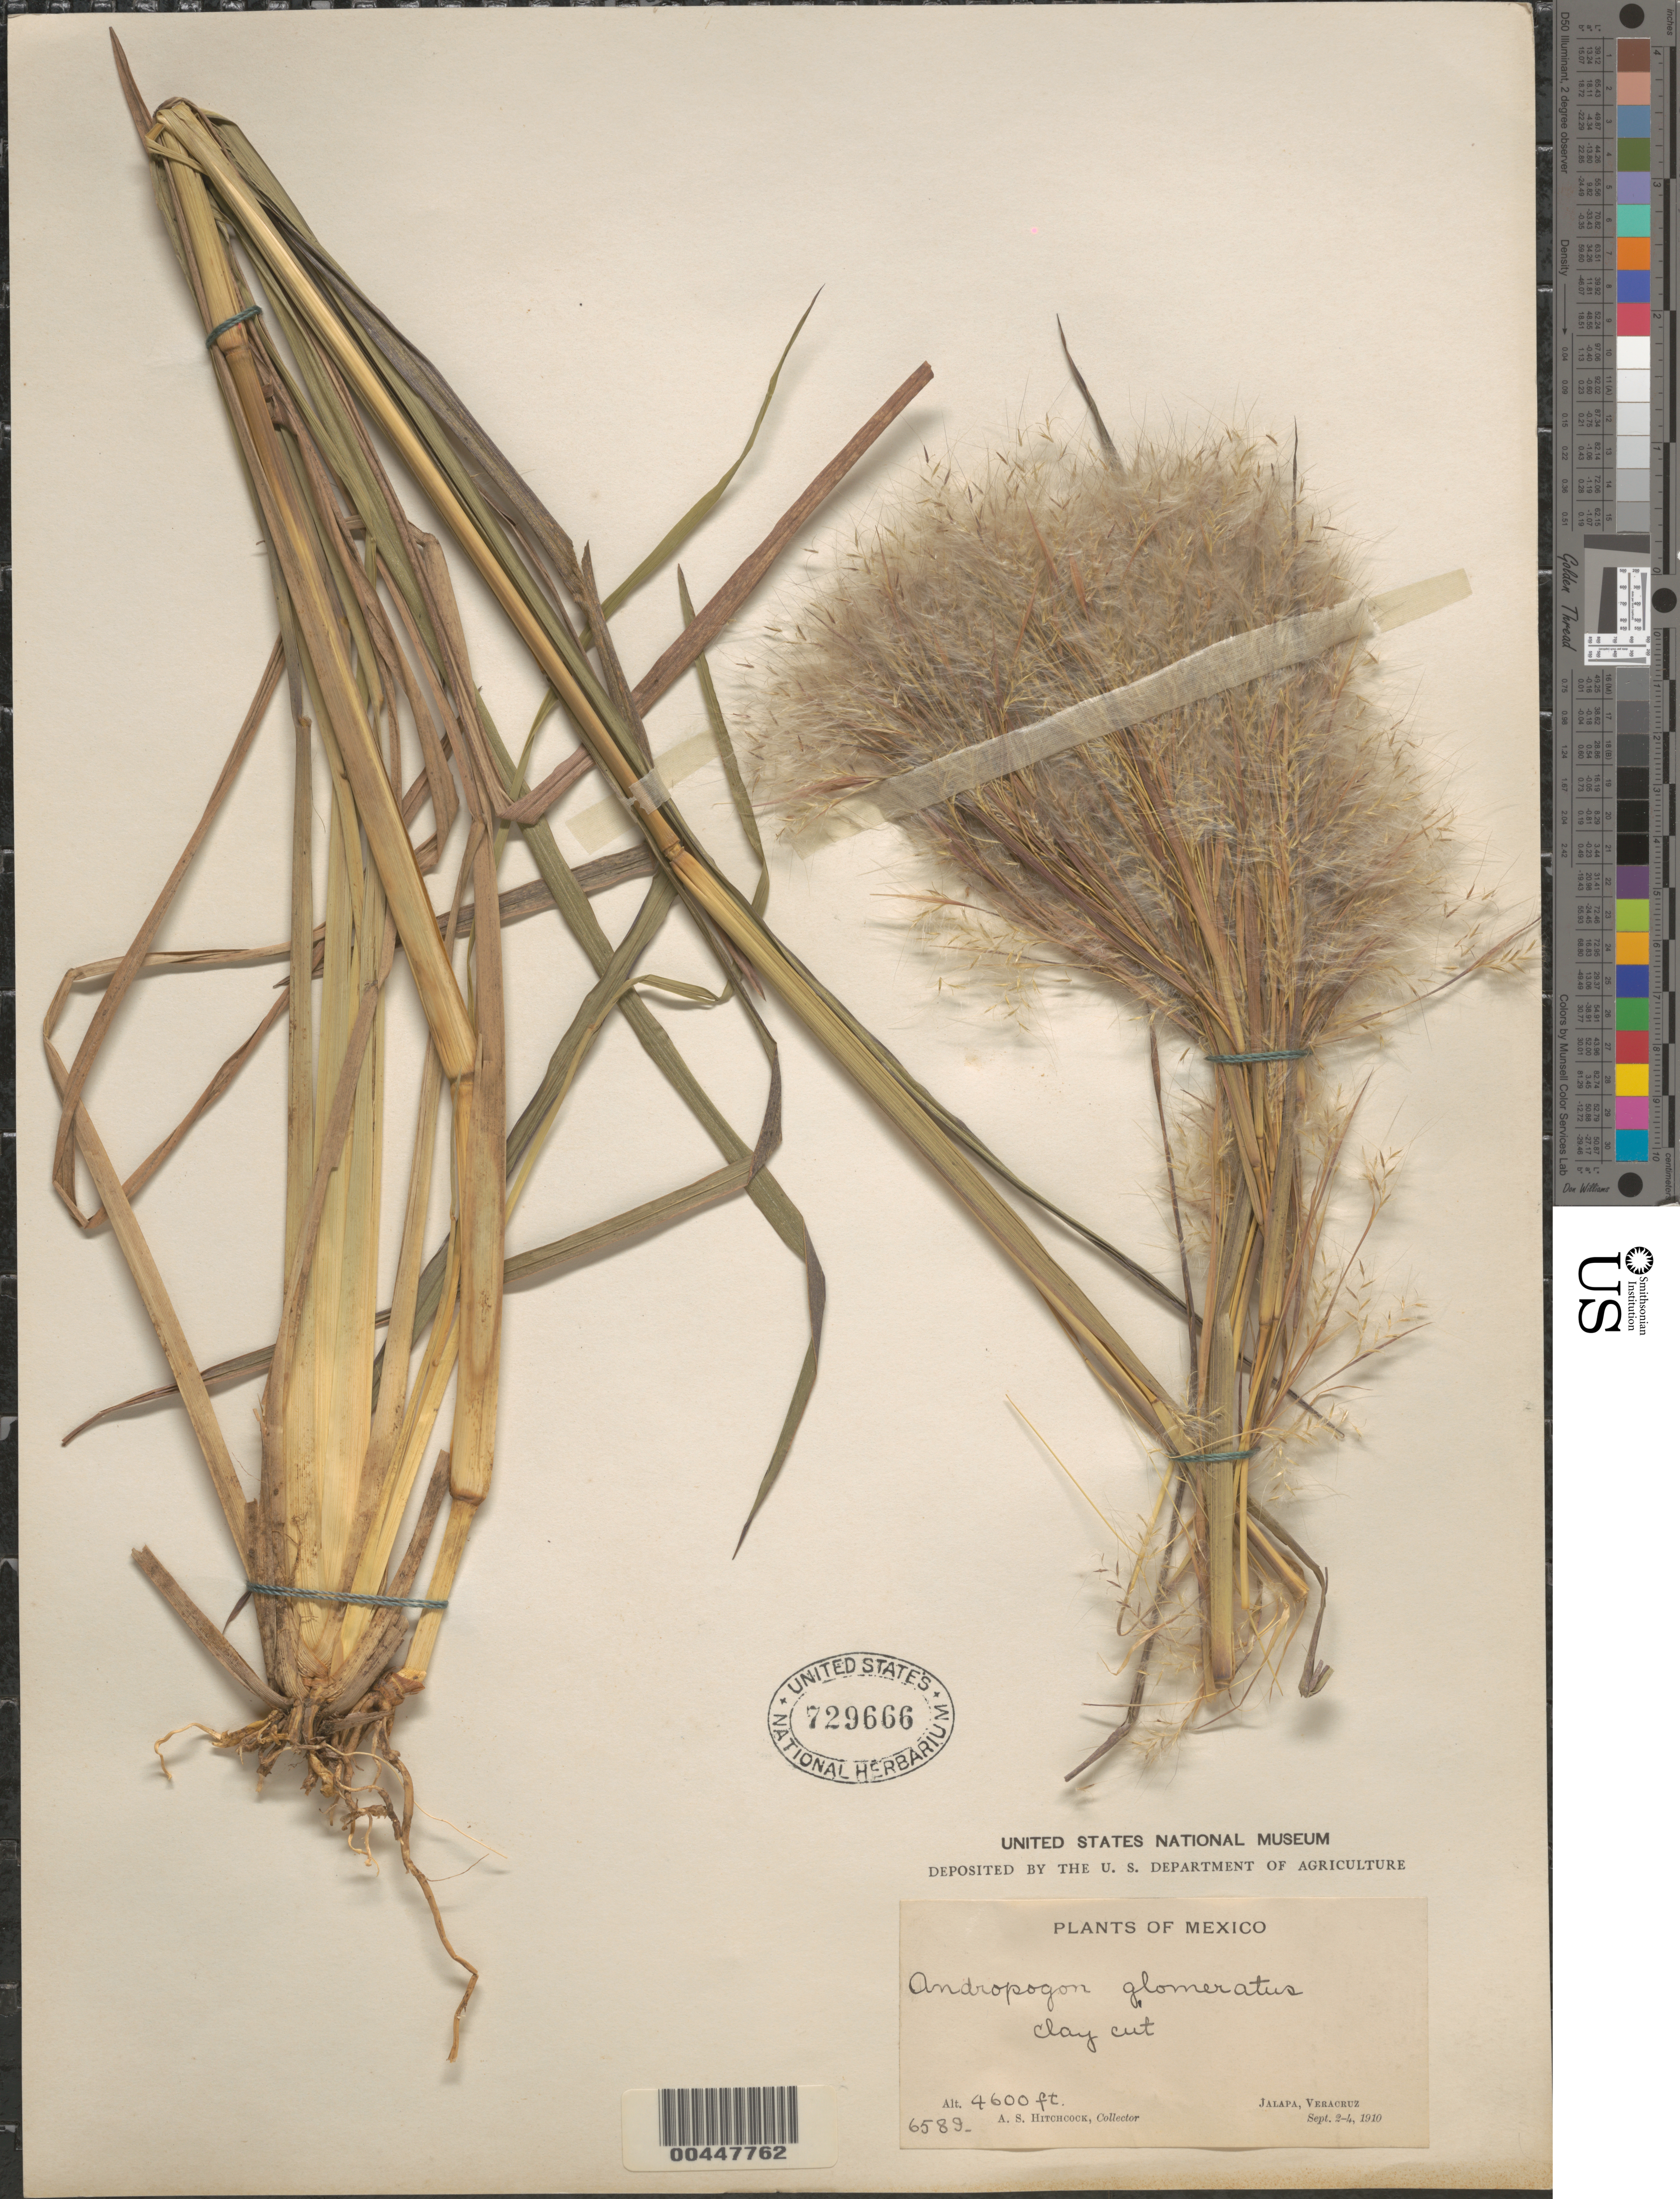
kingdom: Plantae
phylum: Tracheophyta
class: Liliopsida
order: Poales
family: Poaceae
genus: Andropogon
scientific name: Andropogon glomeratus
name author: (Walter) Britton, Stearns & Poggenb.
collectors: A. S. Hitchcock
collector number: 6589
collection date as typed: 2 Sep 1910 to 4 Sep 1910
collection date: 1910-09-02/1910-09-04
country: Mexico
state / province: Veracruz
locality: Jalapa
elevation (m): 1402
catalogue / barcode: US 729666